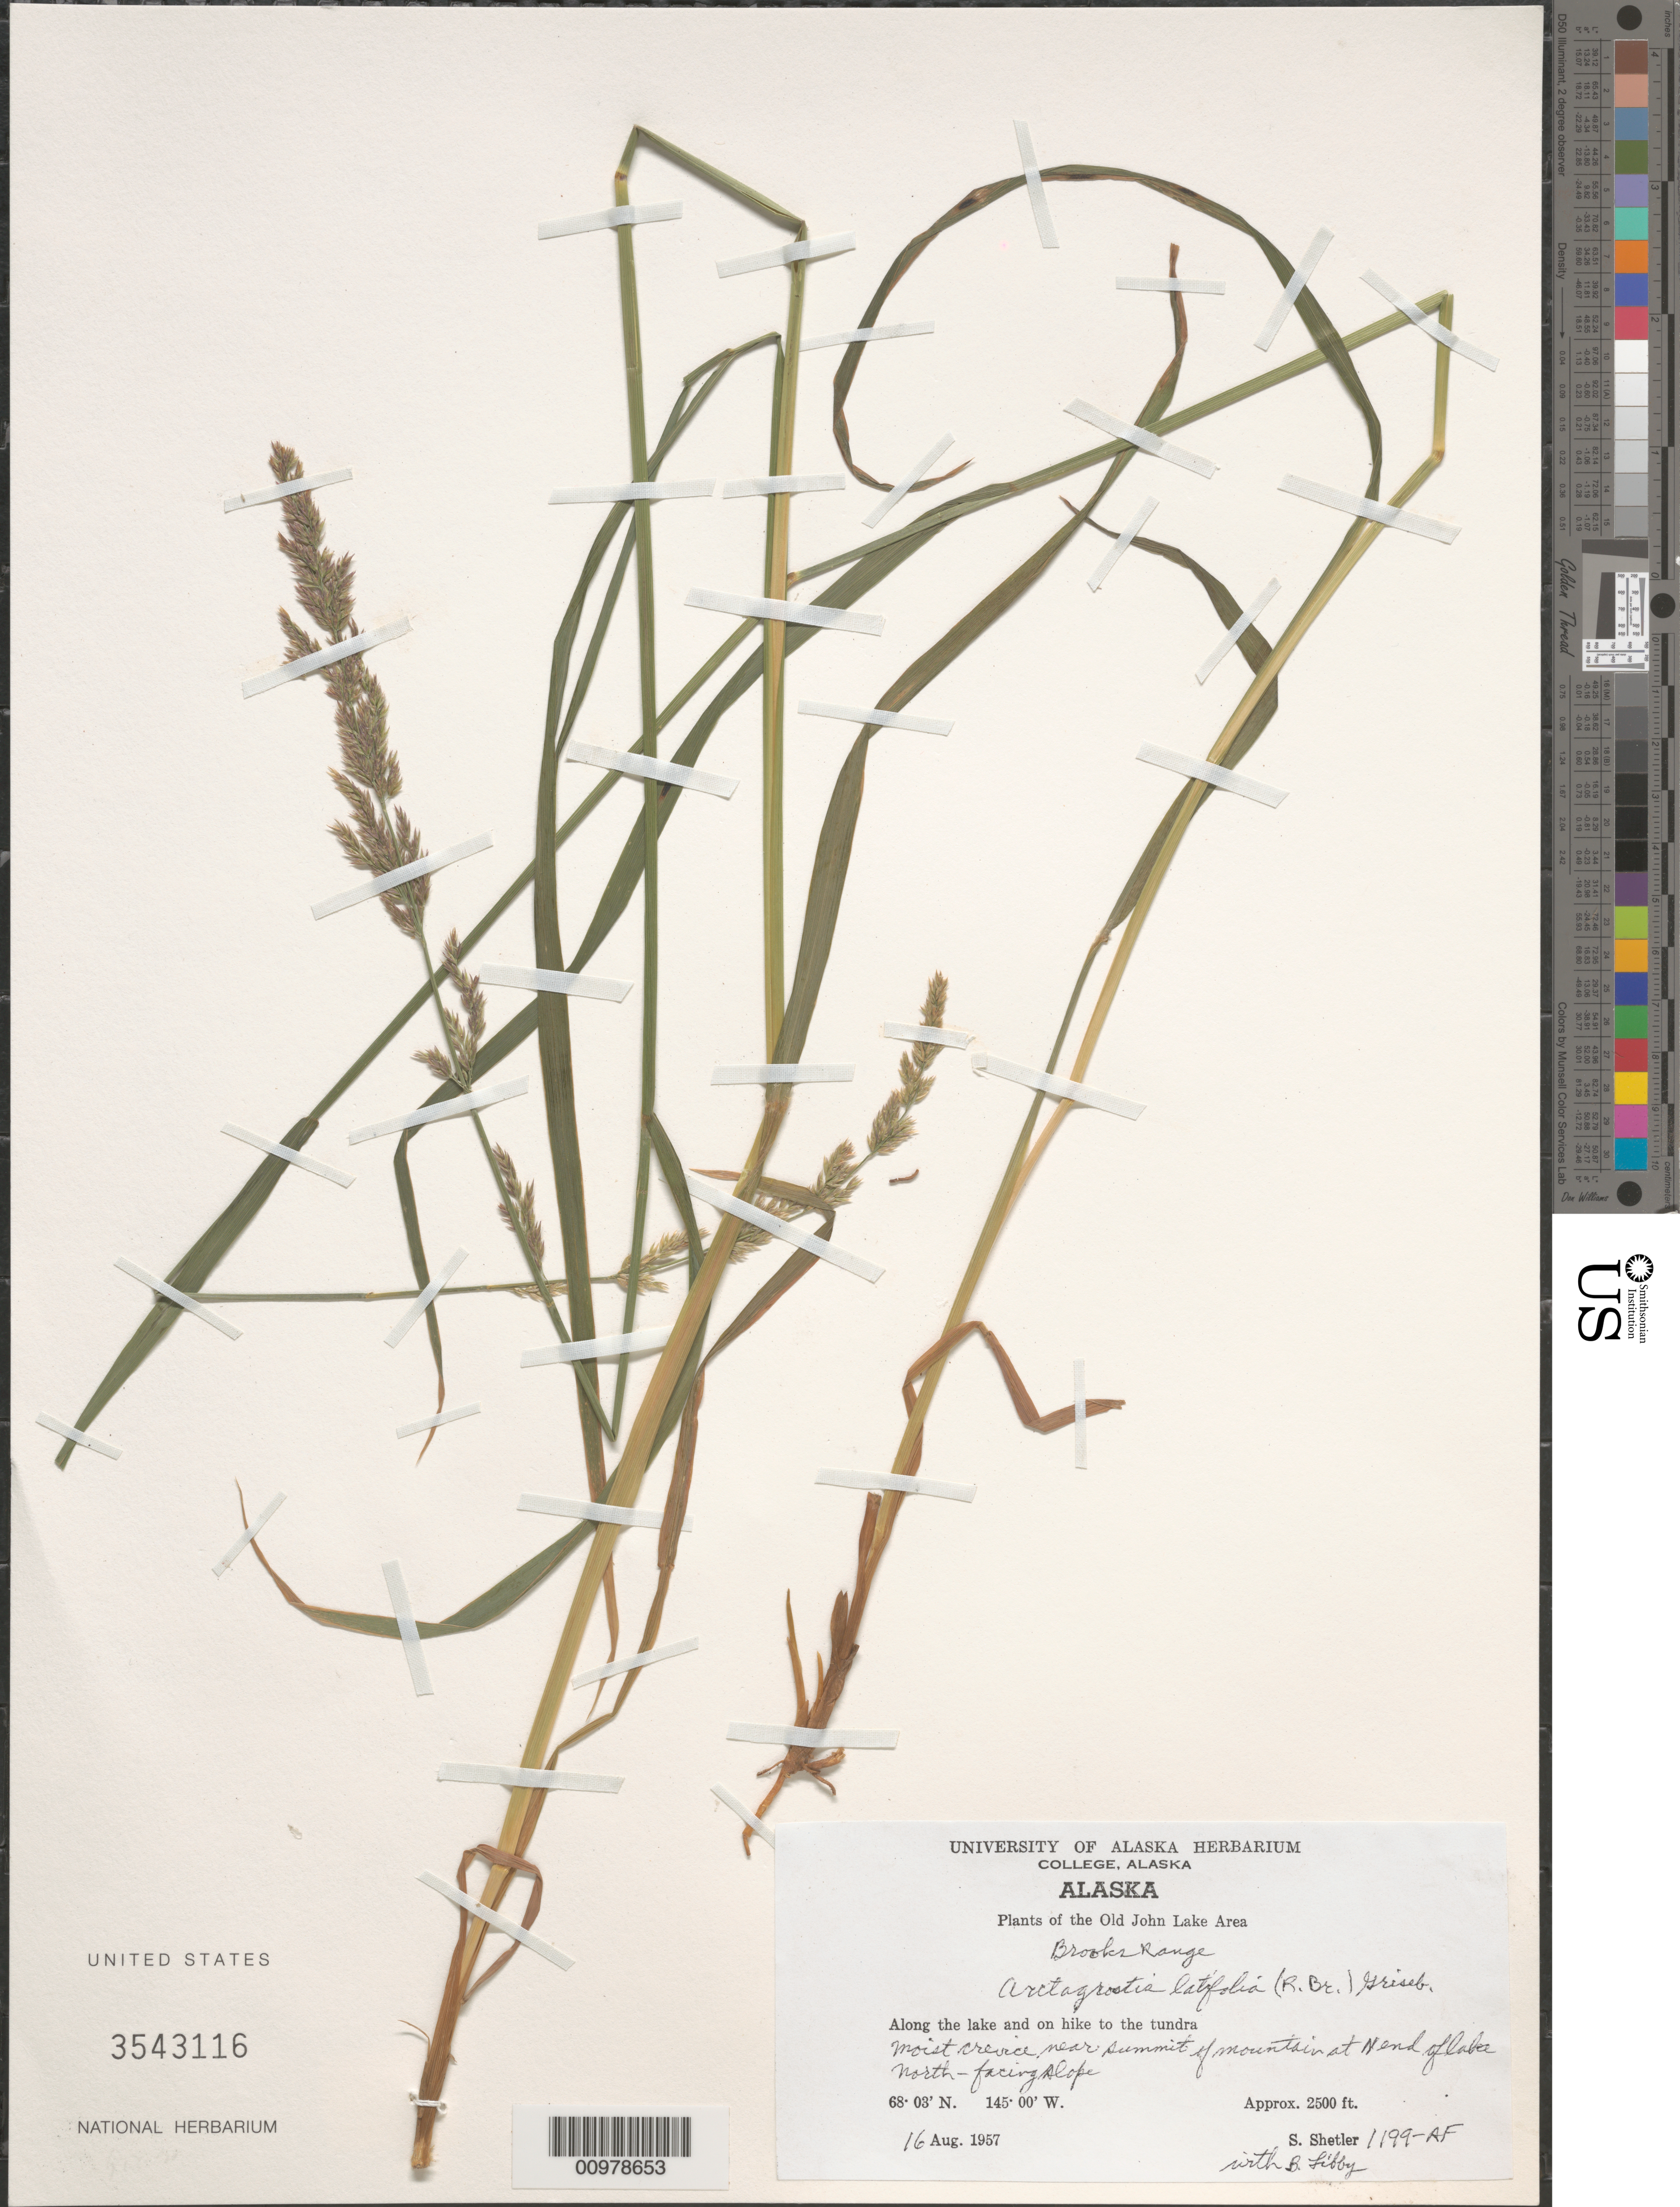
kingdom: Plantae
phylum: Tracheophyta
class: Liliopsida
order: Poales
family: Poaceae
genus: Arctagrostis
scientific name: Arctagrostis latifolia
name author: (R. Br.) Griseb.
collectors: S. Shetler & B. Libby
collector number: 1199-AF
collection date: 1957-08-16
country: United States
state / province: Alaska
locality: The Old John Lake Area. Brooks Range. Moist crevice near summit of mountain at N end of lake. North-facing slope.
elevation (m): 762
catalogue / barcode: US 3543116